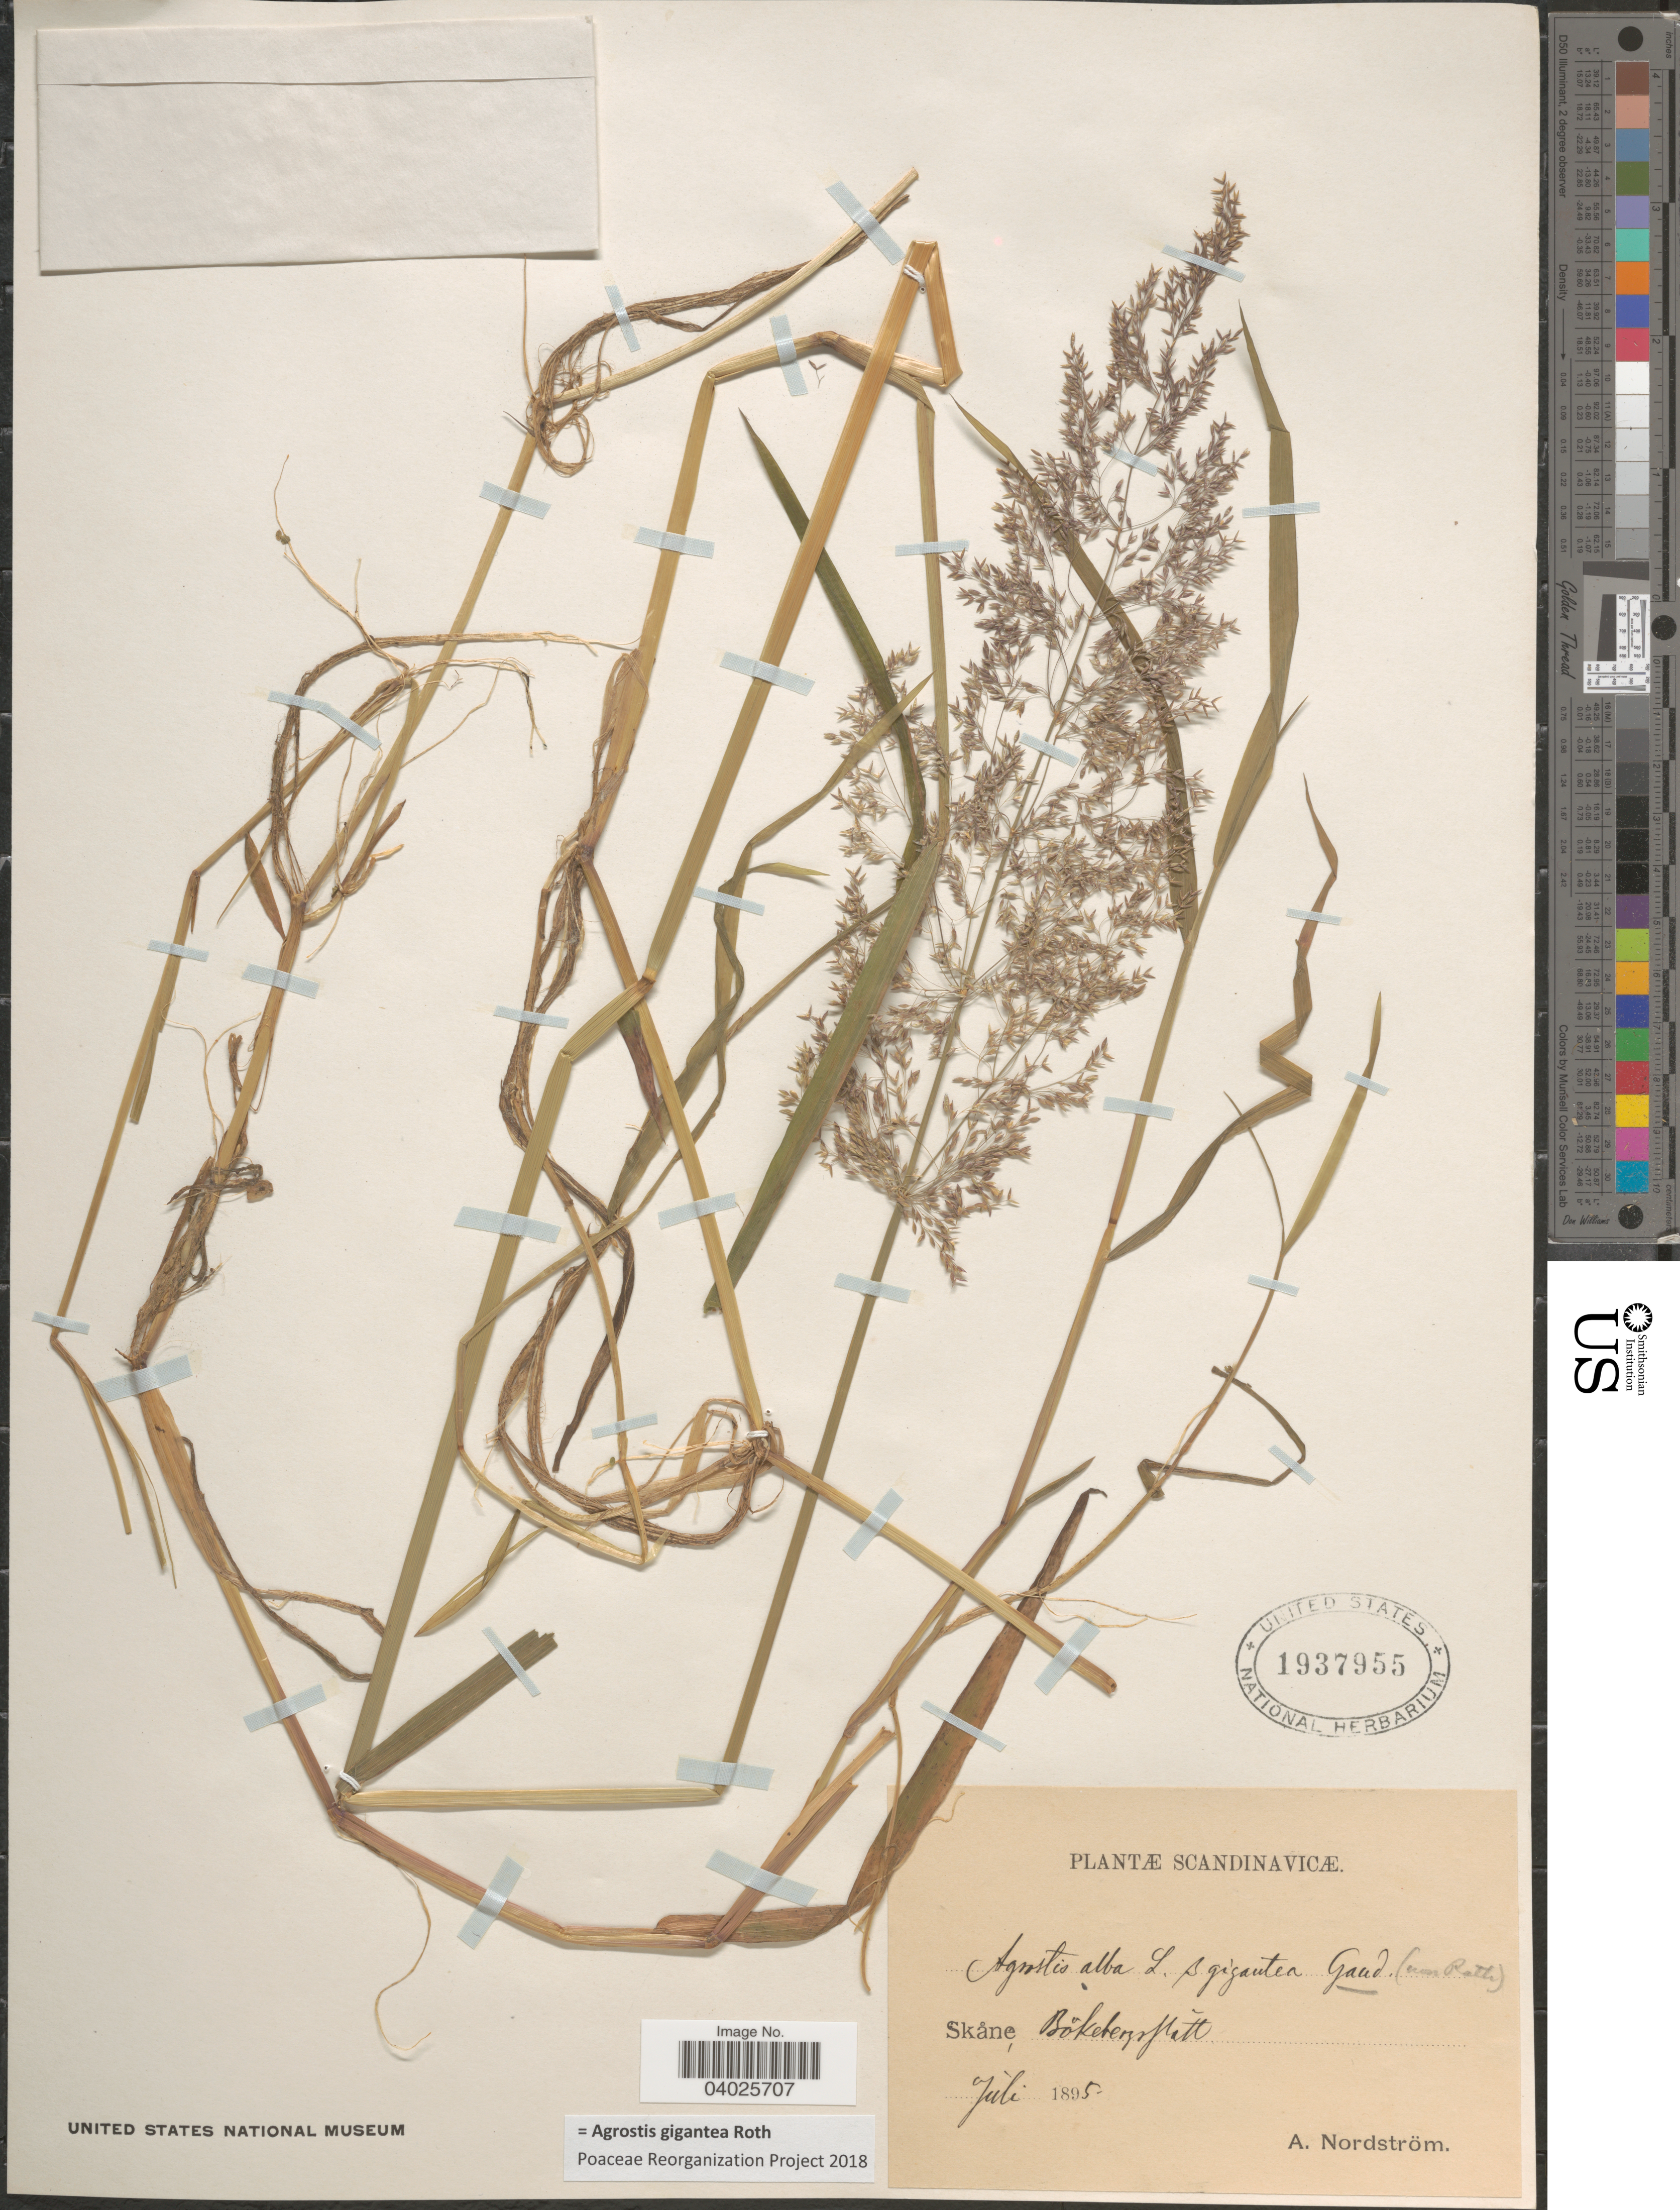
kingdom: Plantae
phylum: Tracheophyta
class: Liliopsida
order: Poales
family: Poaceae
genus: Agrostis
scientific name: Agrostis gigantea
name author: Roth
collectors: A. Nordström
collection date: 1895-07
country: Sweden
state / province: Skåne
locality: Scandinavicæ. Bökebergsflatt.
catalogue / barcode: US 1937955